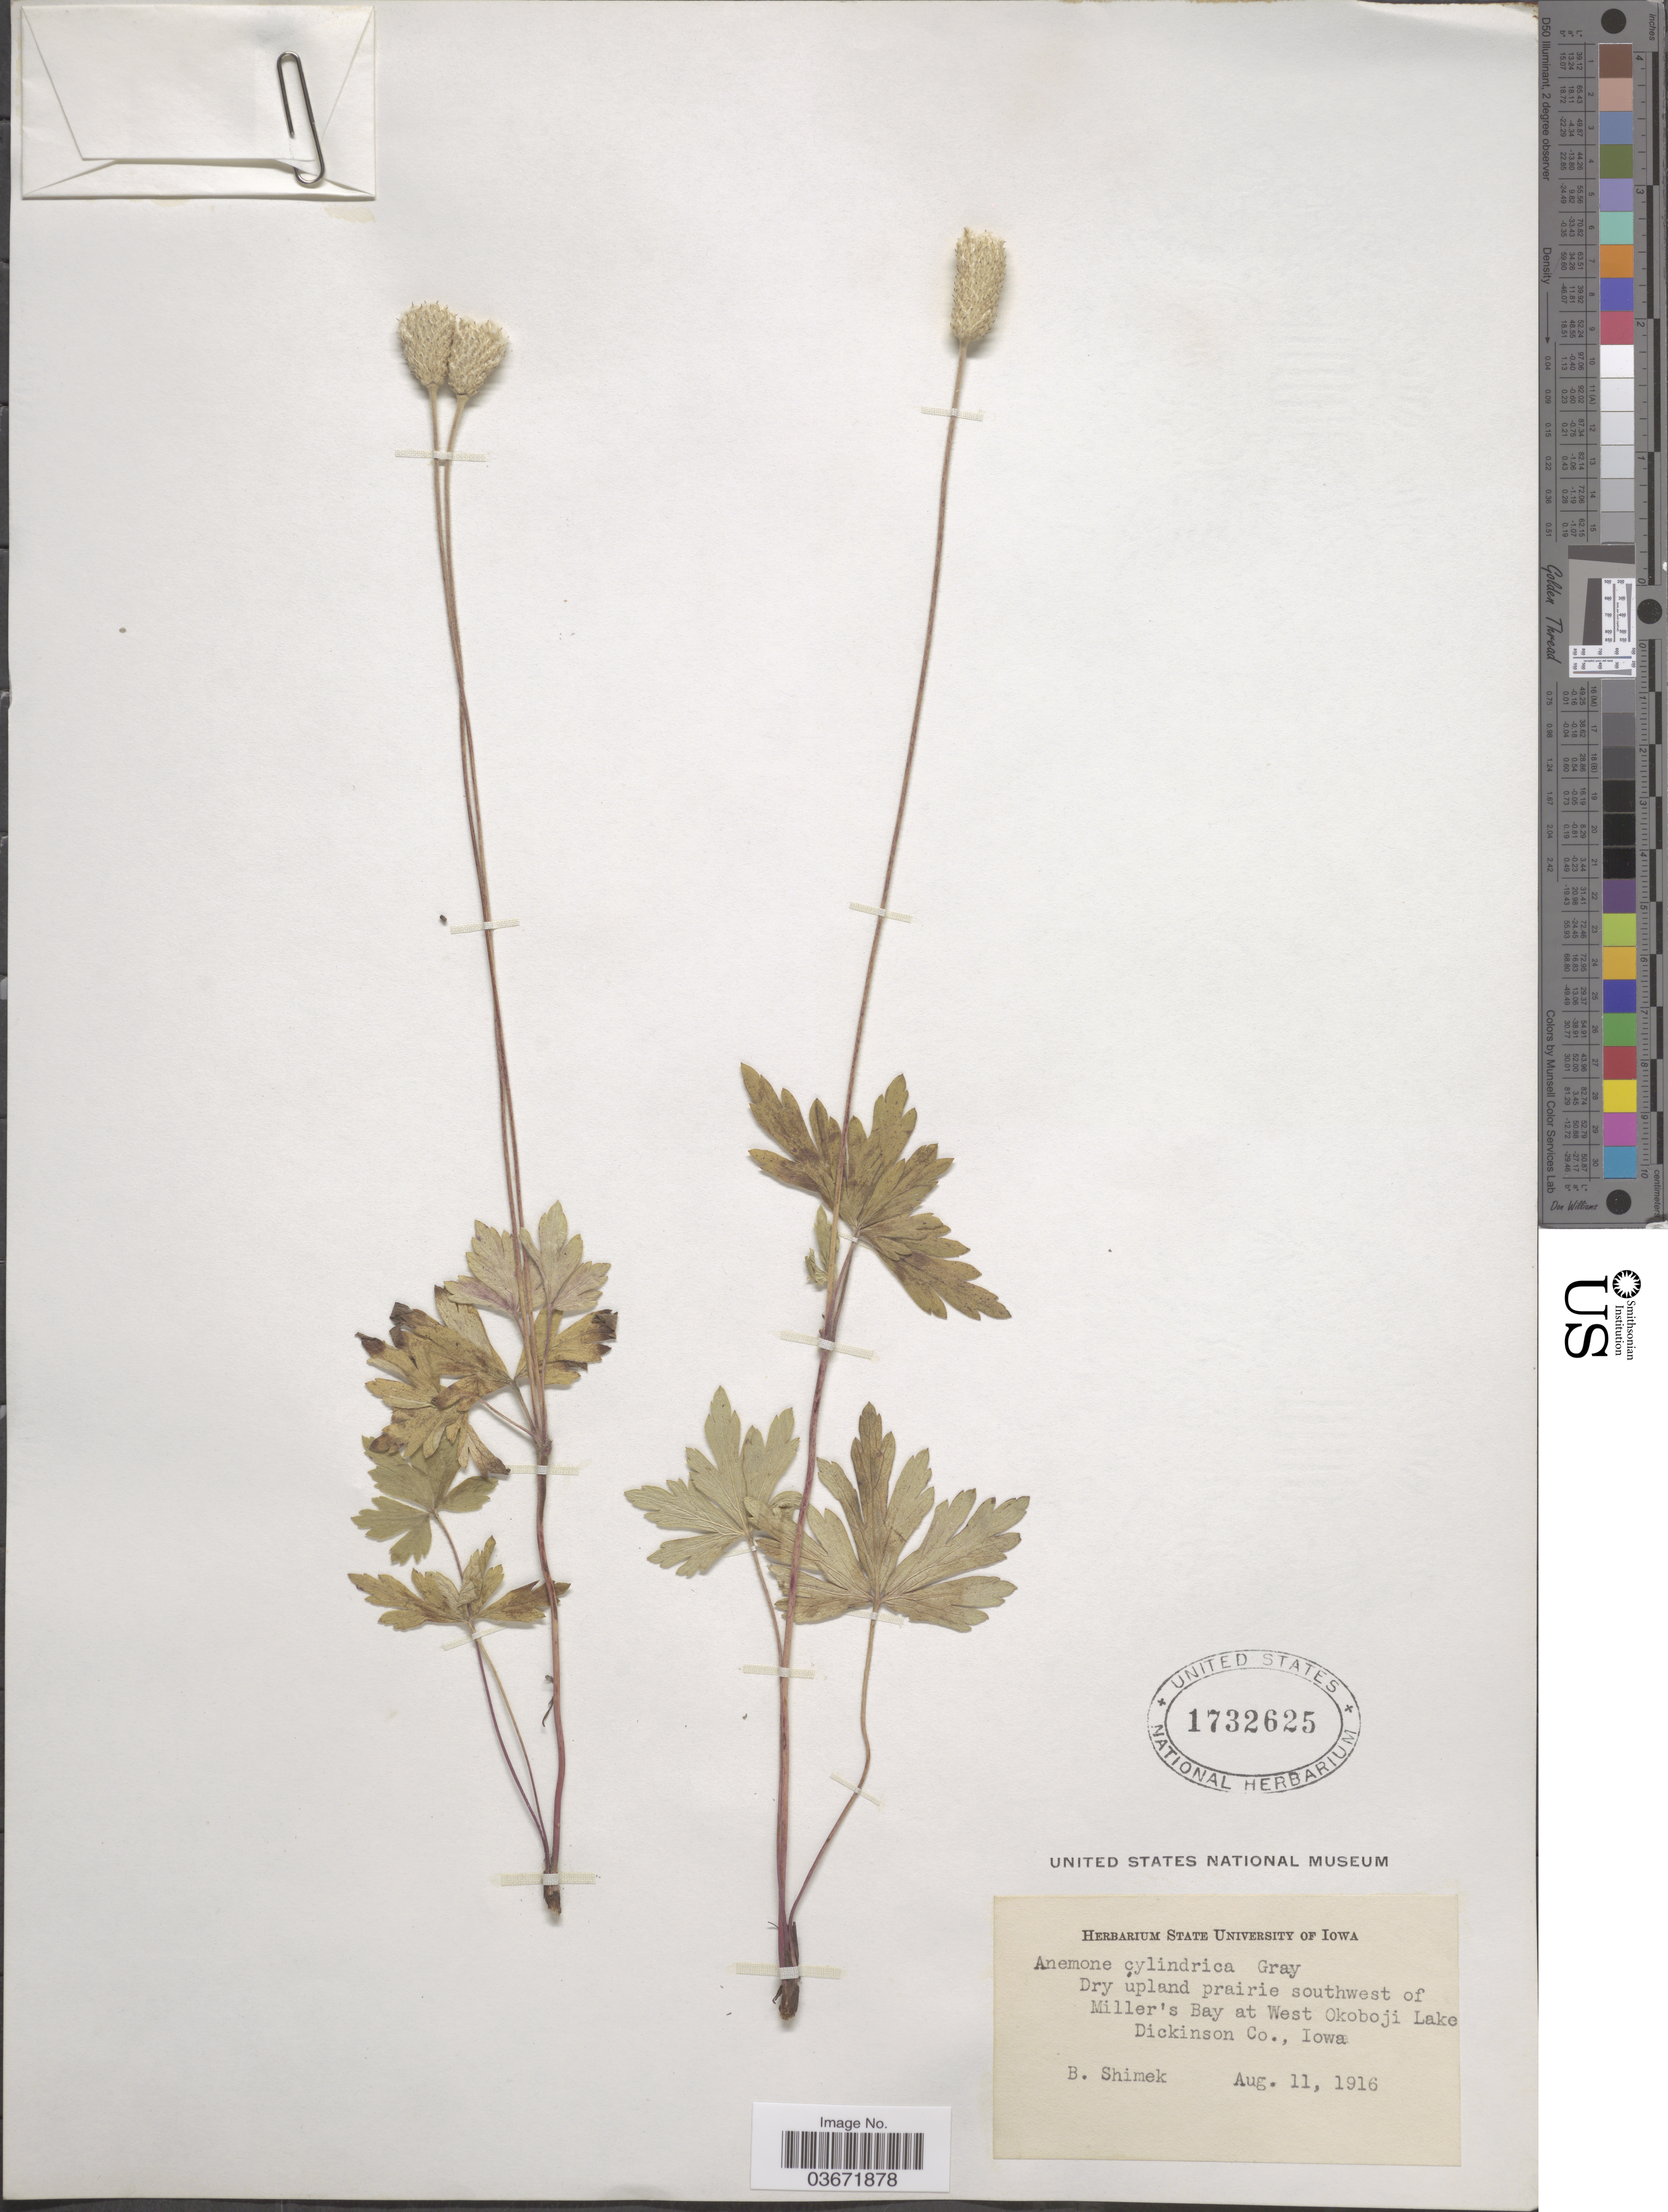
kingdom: Plantae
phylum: Tracheophyta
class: Magnoliopsida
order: Ranunculales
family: Ranunculaceae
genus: Anemone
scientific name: Anemone cylindrica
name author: A. Gray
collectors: B. Shimek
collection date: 1916-08-11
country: United States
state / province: Iowa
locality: Southwest of Miller's Bay at West Okoboji Lake, Dickinson Co.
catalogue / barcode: US 1732625